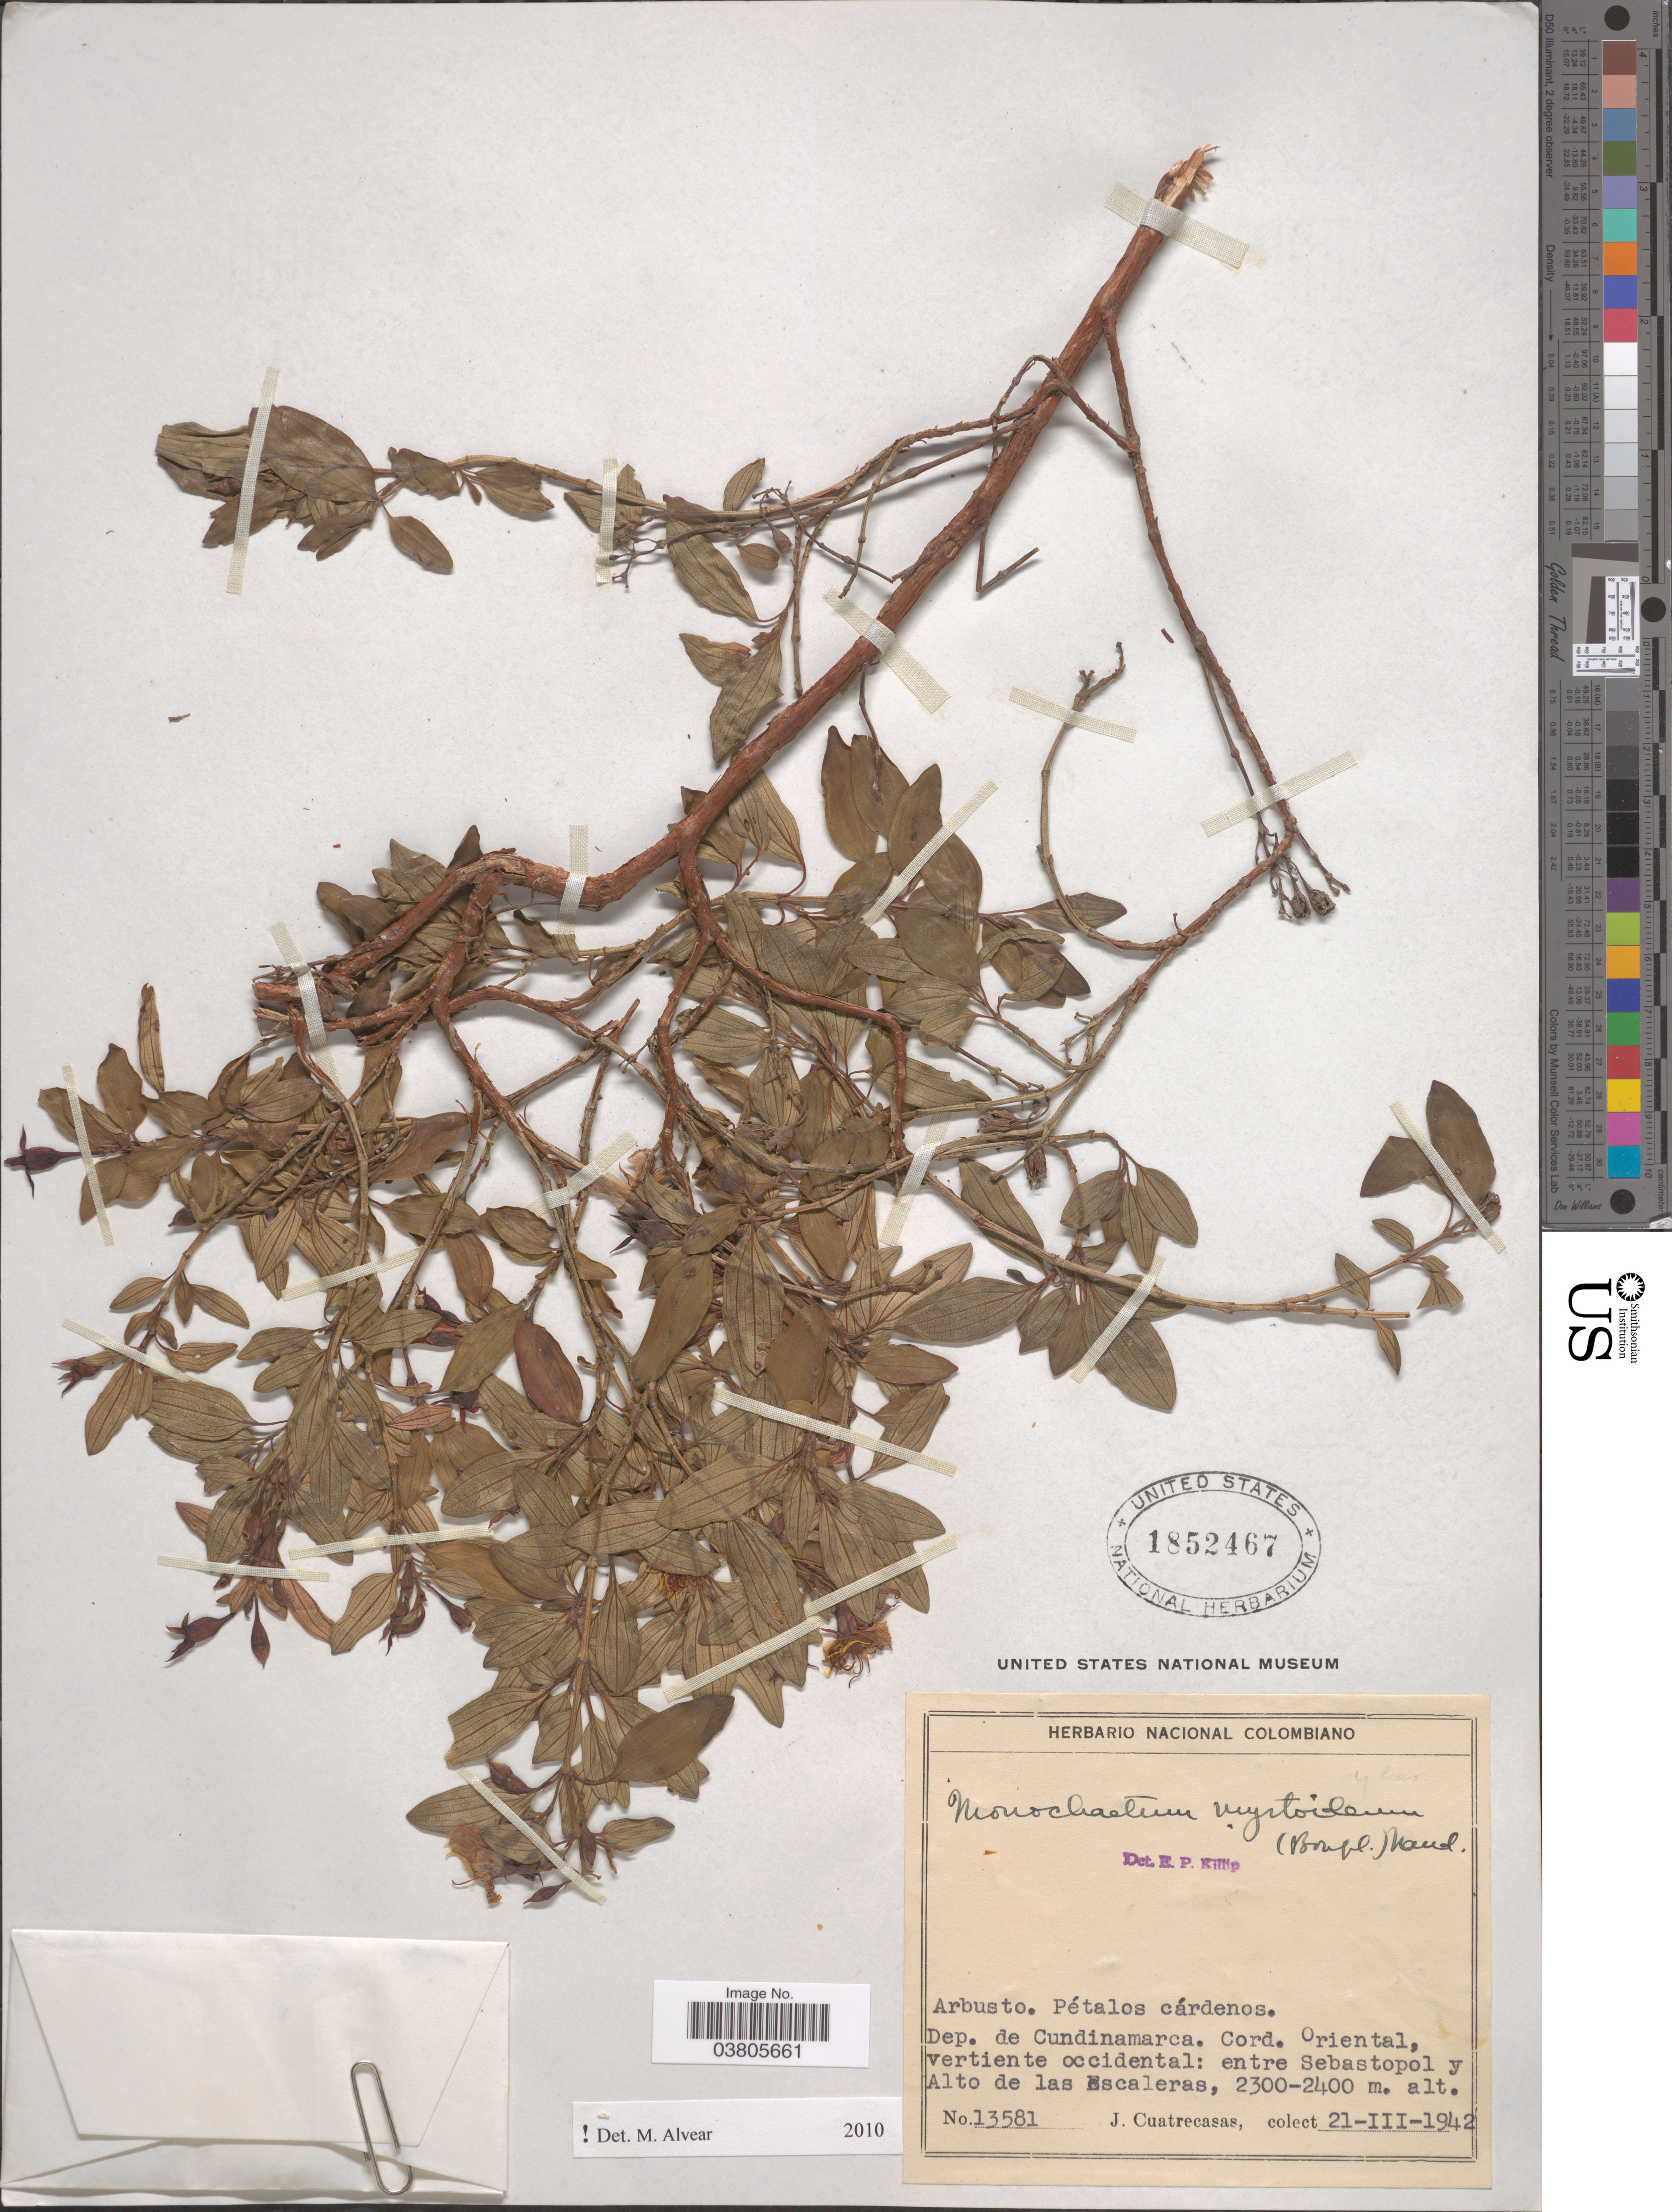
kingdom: Plantae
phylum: Tracheophyta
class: Magnoliopsida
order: Myrtales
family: Melastomataceae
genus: Monochaetum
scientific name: Monochaetum myrtoideum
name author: Naudin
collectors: J. Cuatrecasas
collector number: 13581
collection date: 1942-03-21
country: Colombia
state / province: Cundinamarca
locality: Dep. de Cundinamarca. Cord. Oriental, vertiente occidental: entre Sebastopol y Alto de la Escaleras.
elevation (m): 2300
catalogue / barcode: US 1852467